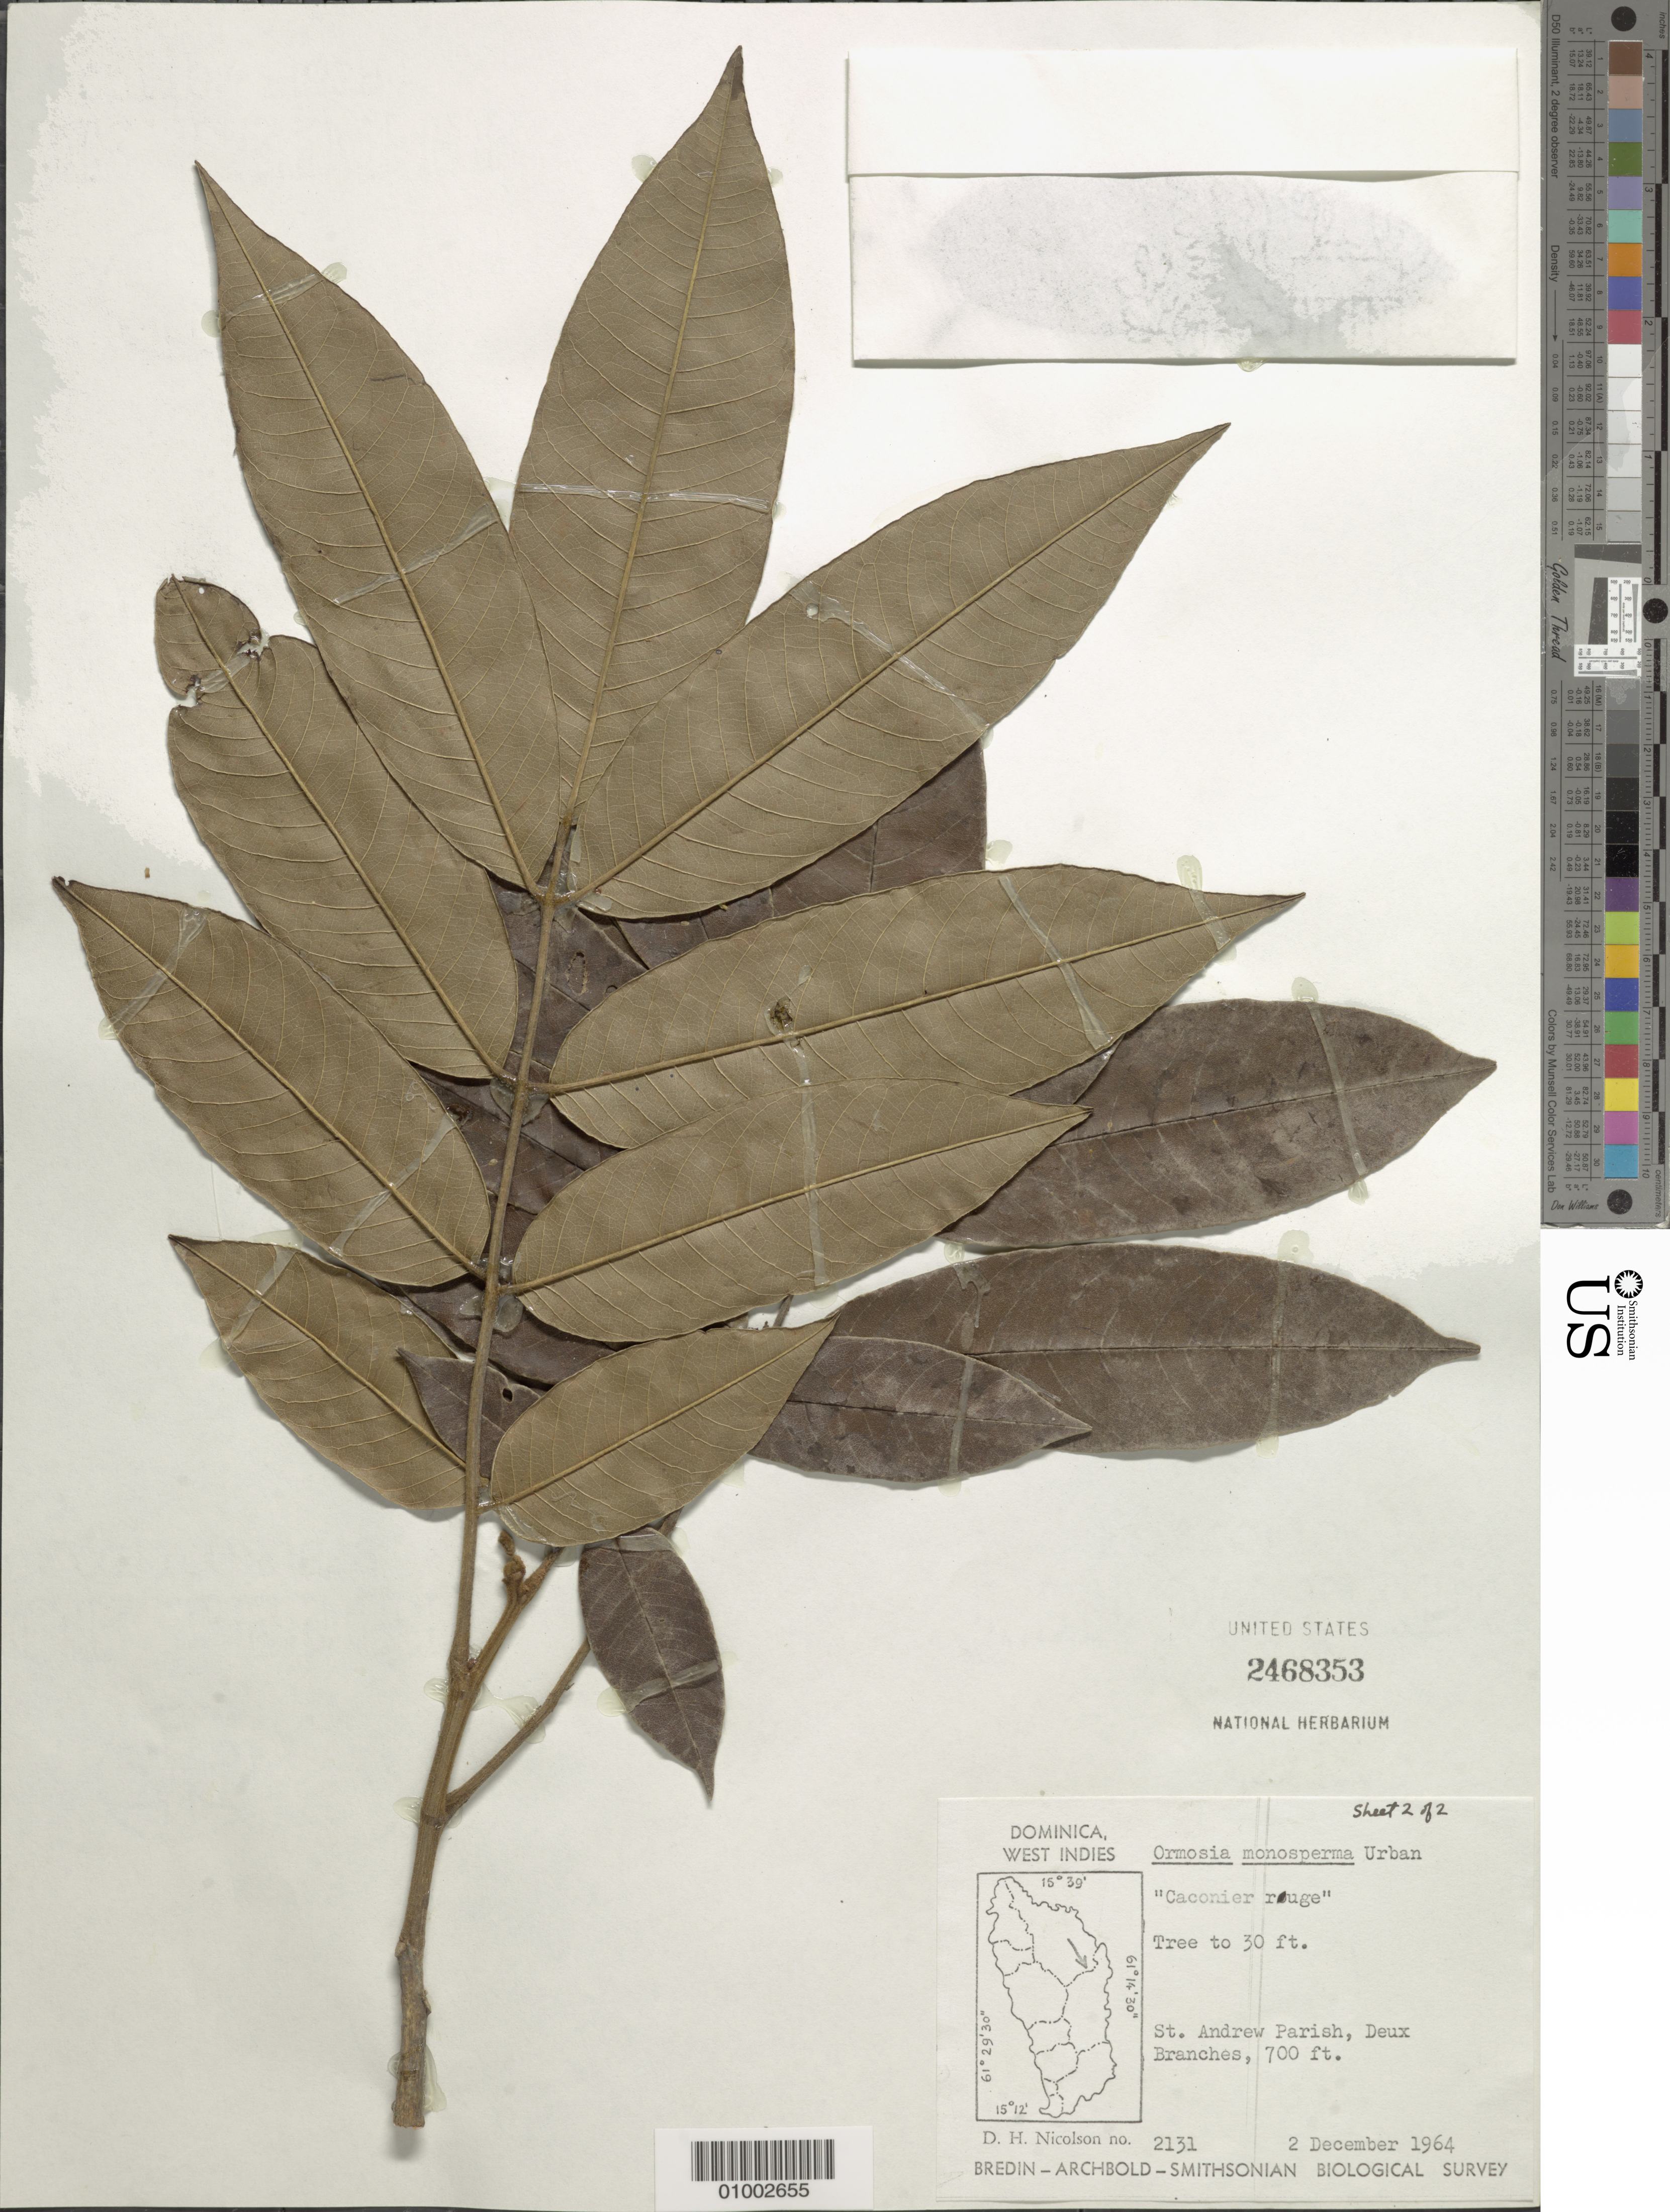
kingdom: Plantae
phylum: Tracheophyta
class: Magnoliopsida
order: Fabales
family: Fabaceae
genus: Ormosia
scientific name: Ormosia monosperma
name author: (Sw.) Urb.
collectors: D. H. Nicolson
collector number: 2131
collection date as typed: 02 Dec 1964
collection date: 1964-12-02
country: Dominica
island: Dominica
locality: St. Andrew Parish, Deux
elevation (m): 213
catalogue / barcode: US 2468353